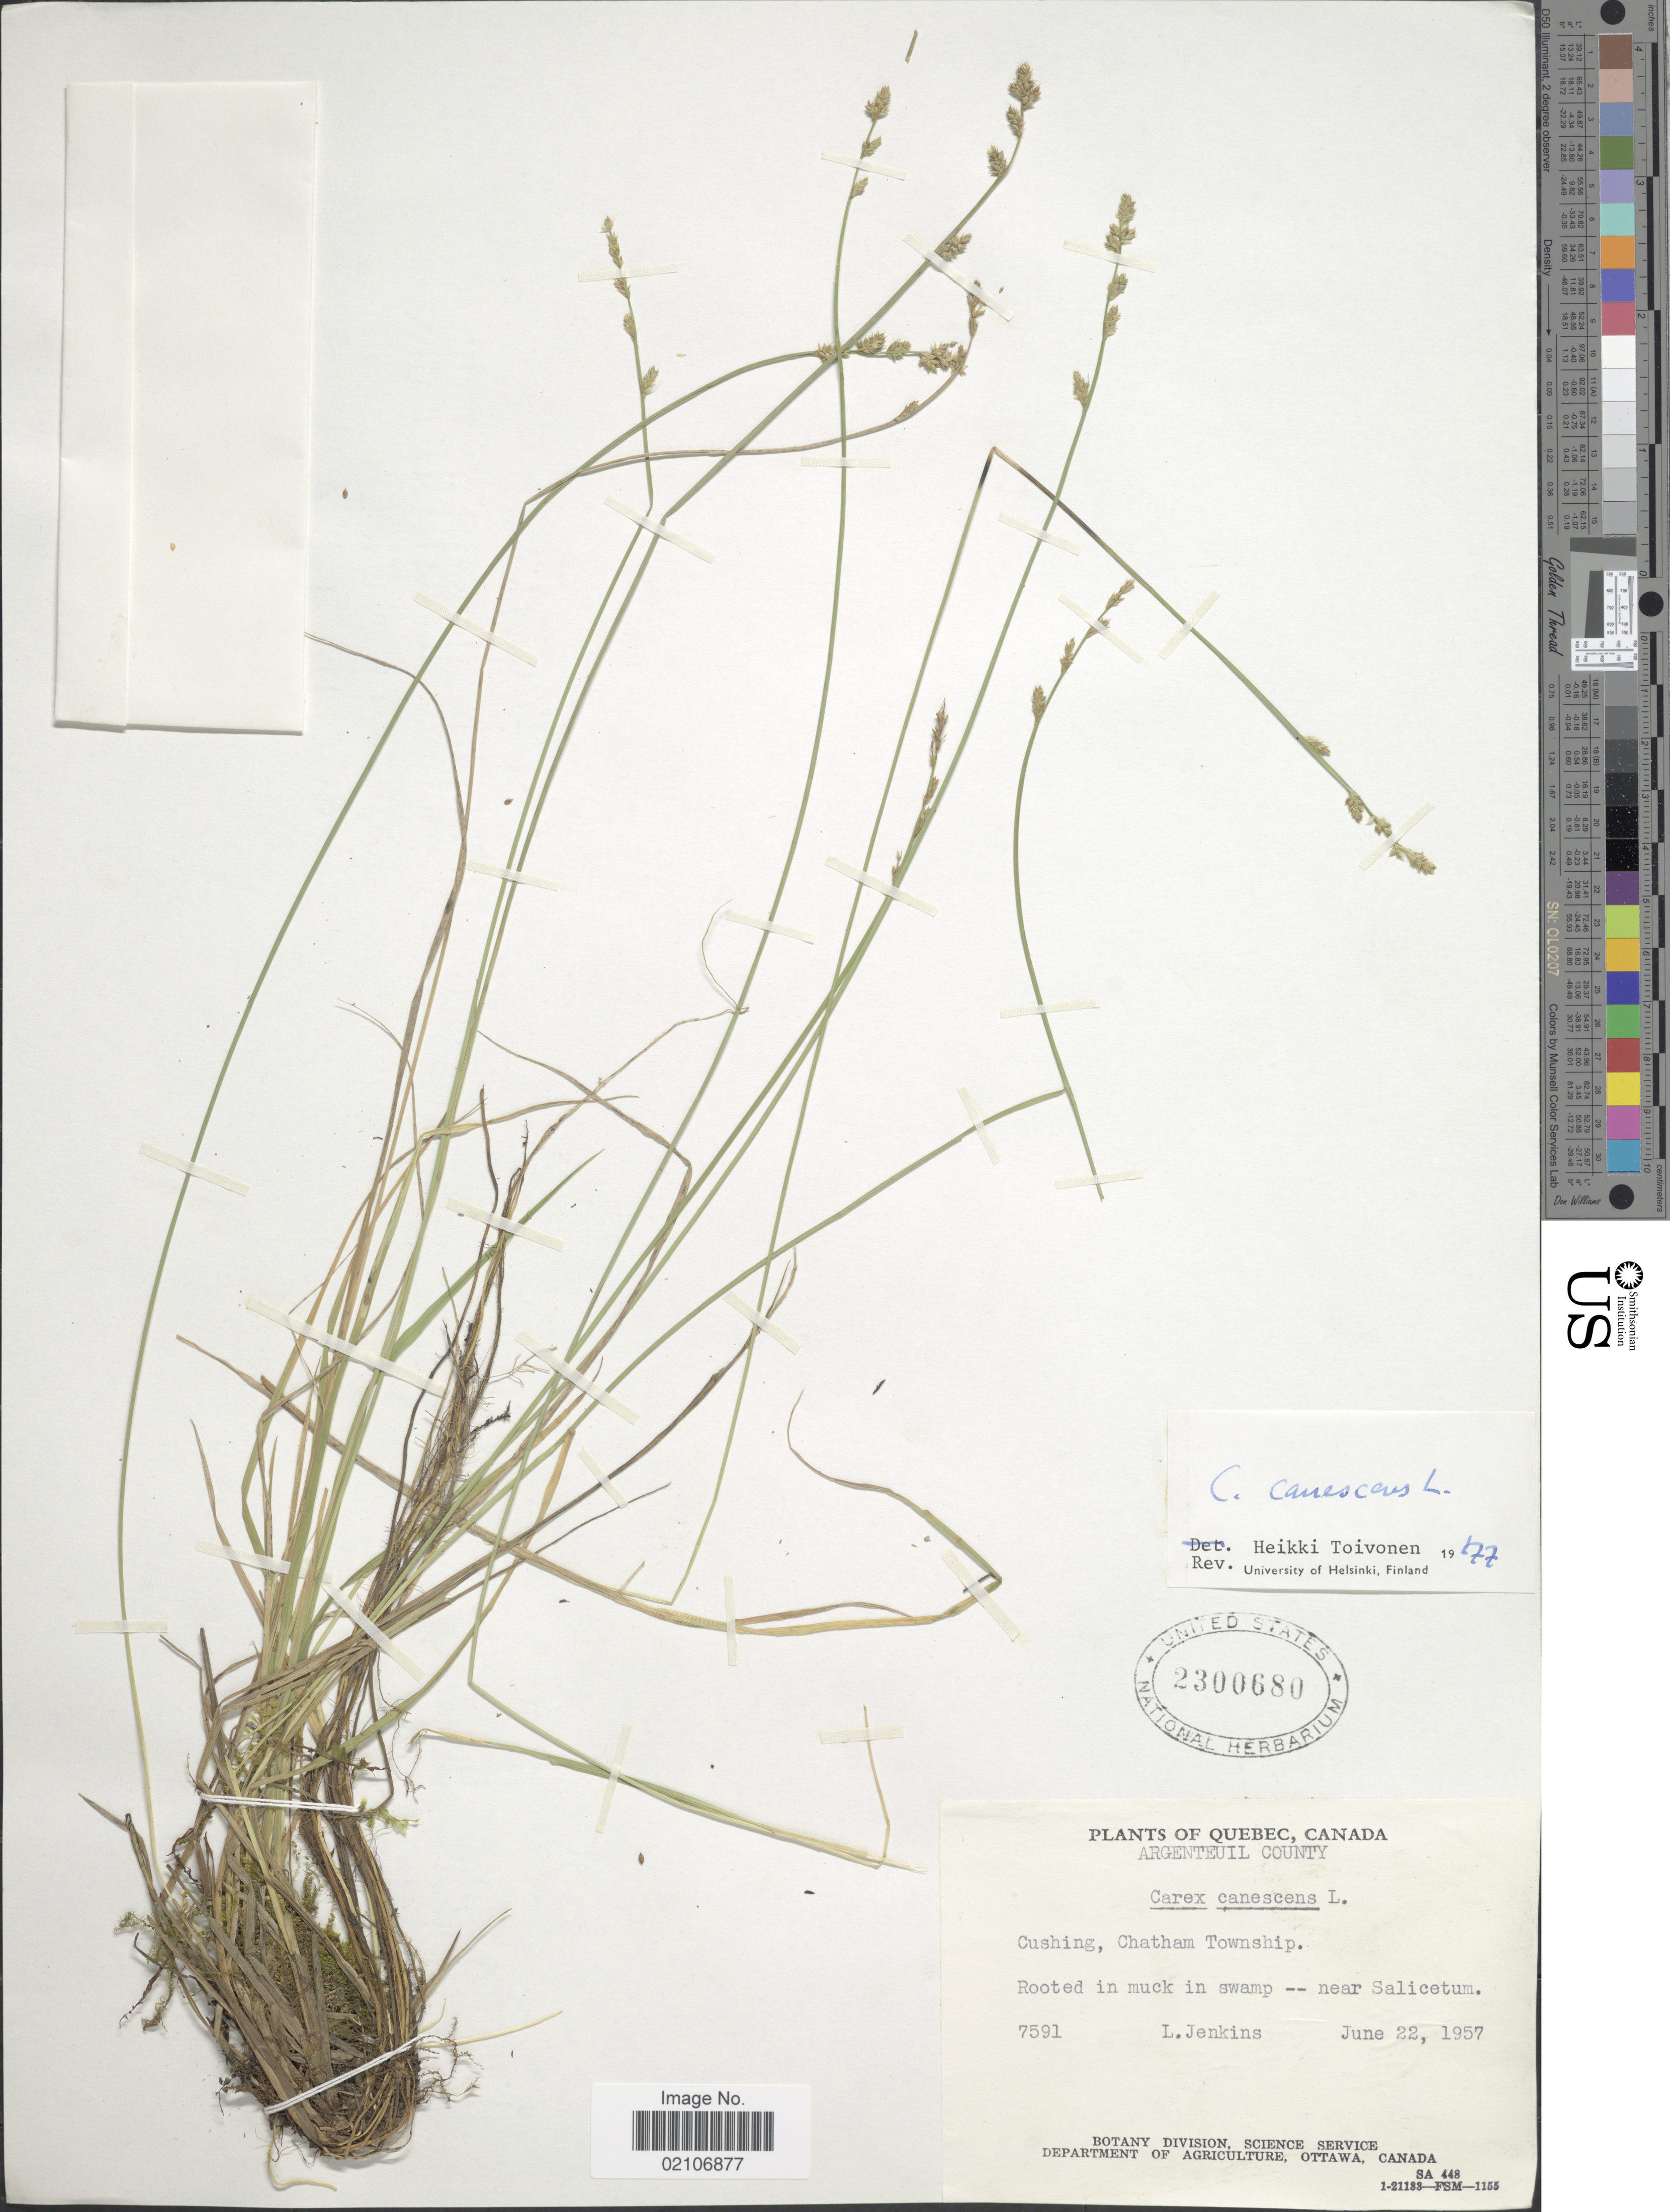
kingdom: Plantae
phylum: Tracheophyta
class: Liliopsida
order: Poales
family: Cyperaceae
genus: Carex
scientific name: Carex canescens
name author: L.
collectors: L. Jenkins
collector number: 7591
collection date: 1957-06-22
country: Canada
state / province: Quebec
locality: Quebec, Canada, Argenteuil County. Rooted in muck in swamp -- Near Salicetum.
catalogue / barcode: US 2300680